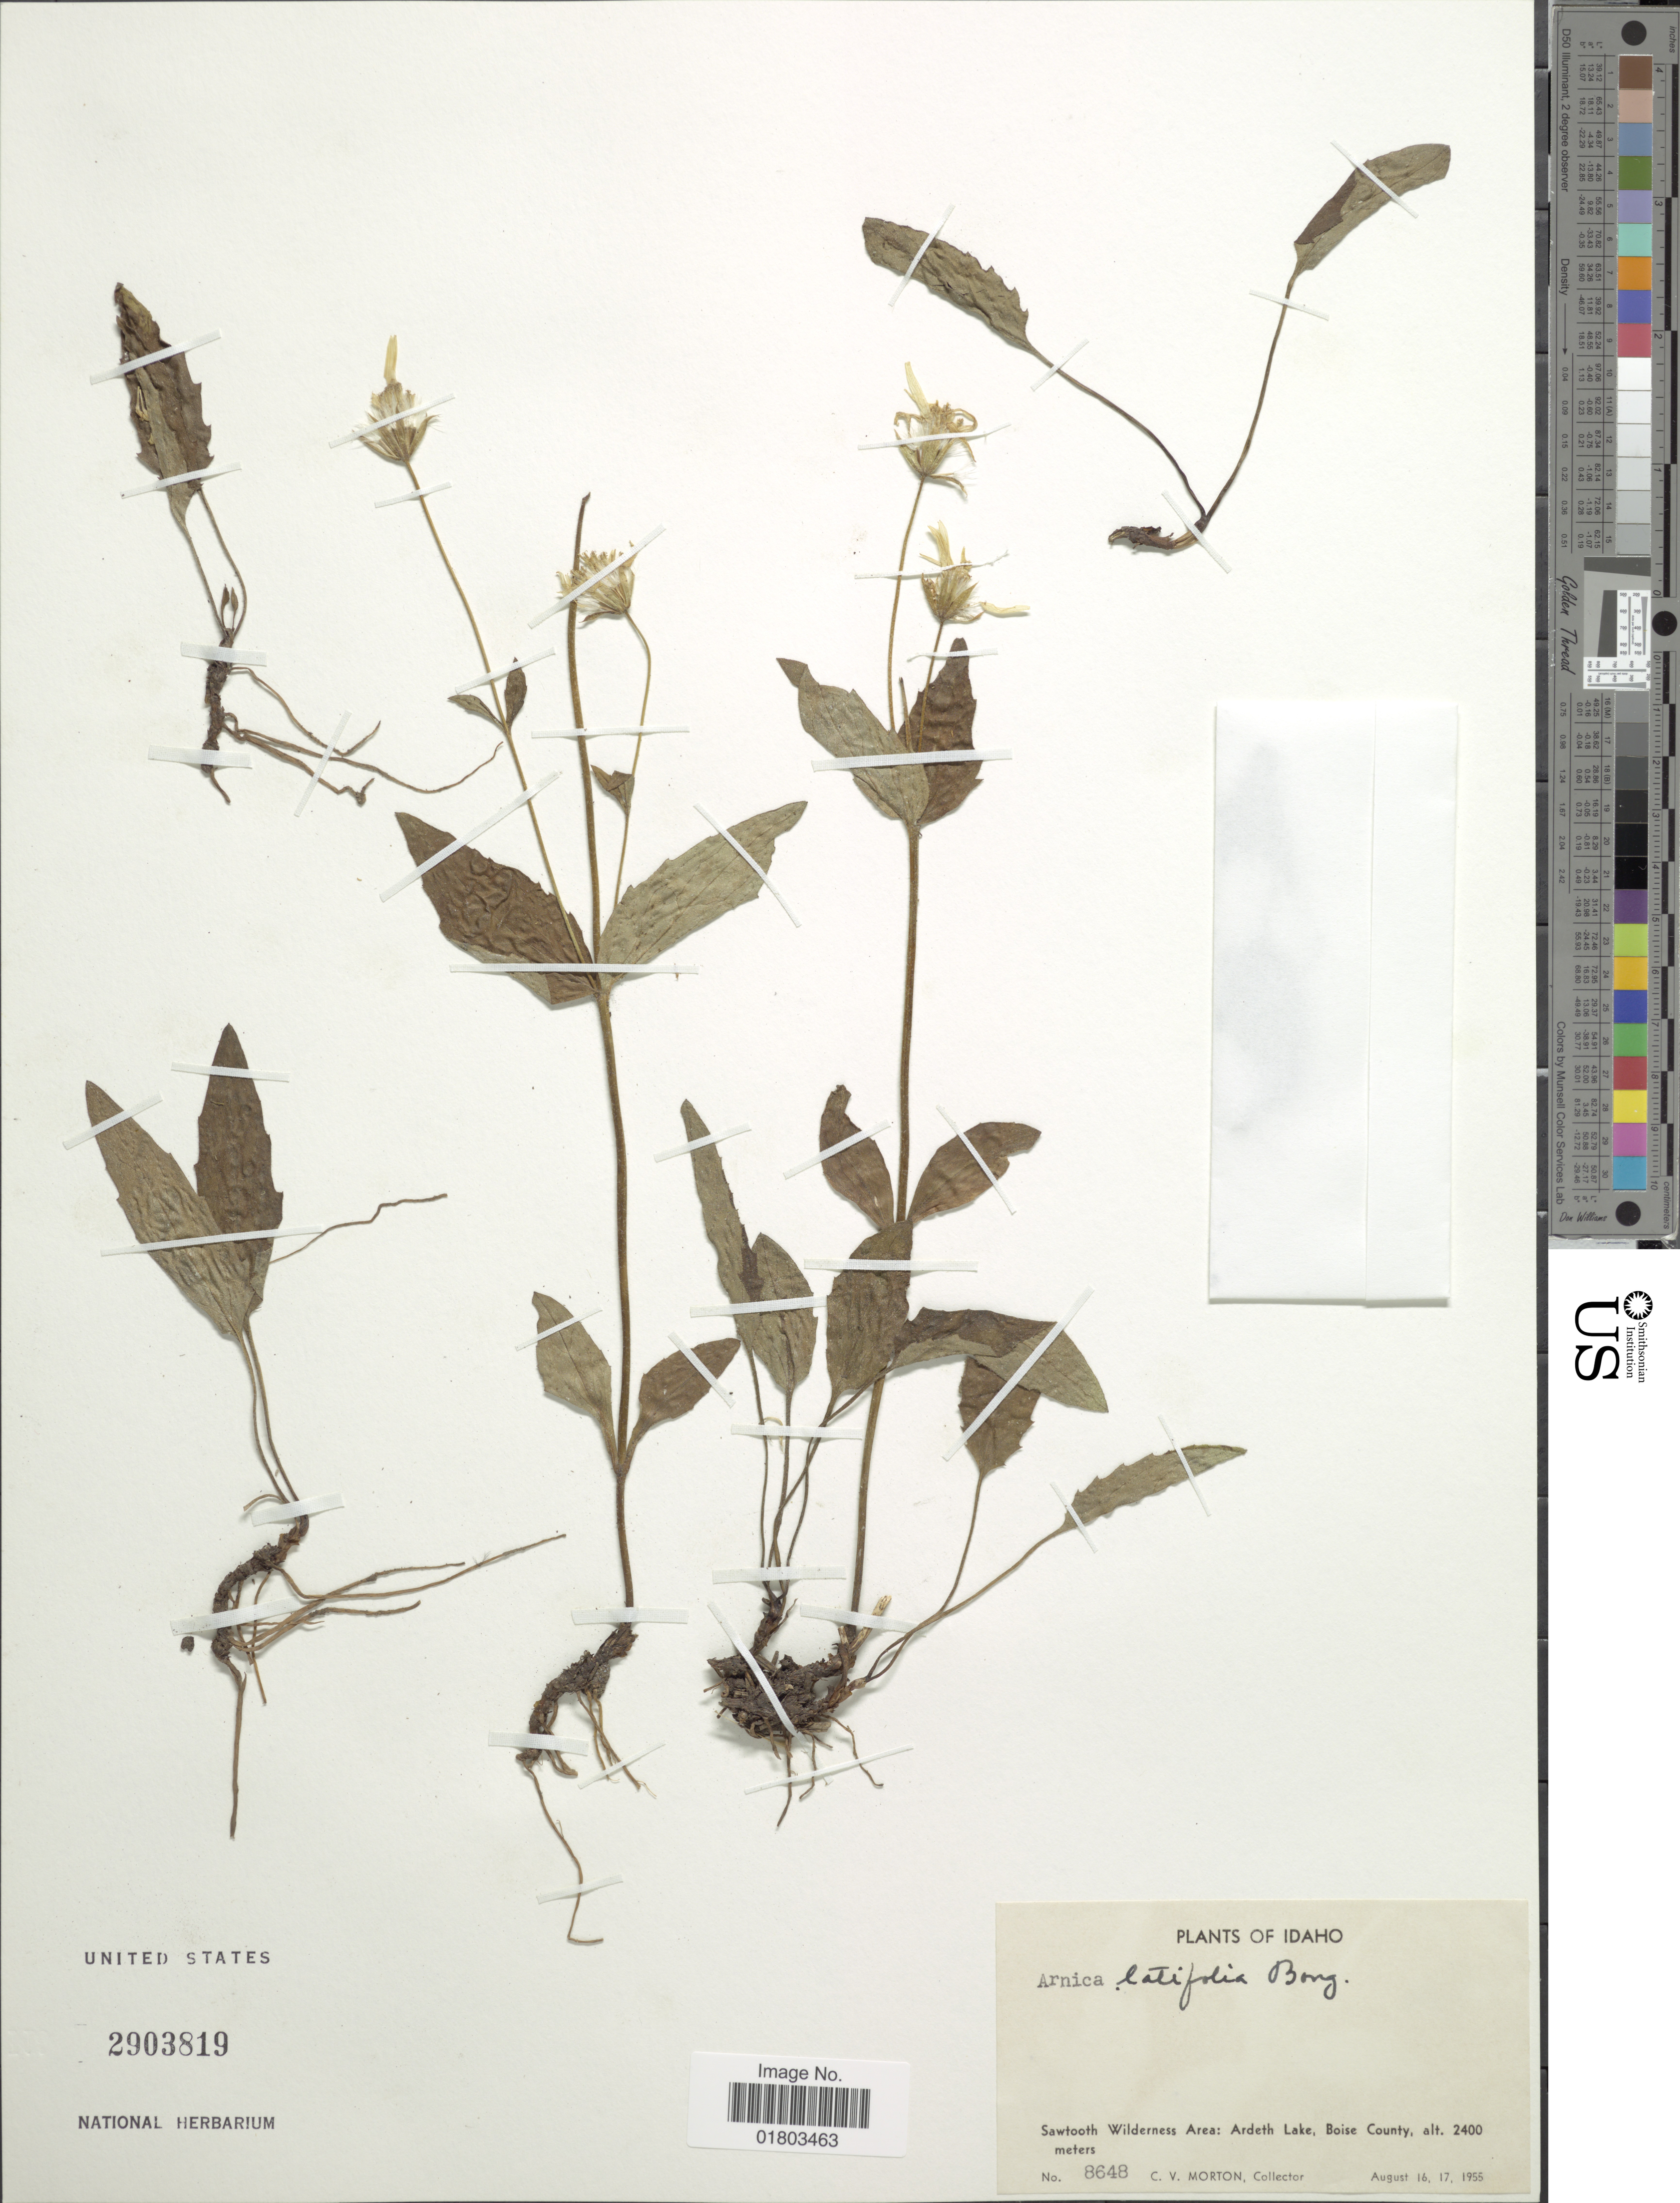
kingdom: Plantae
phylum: Tracheophyta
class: Magnoliopsida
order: Asterales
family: Asteraceae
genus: Arnica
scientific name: Arnica latifolia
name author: Bong.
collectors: C. V. Morton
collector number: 8648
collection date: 1955-08-16/1955-08-17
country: United States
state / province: Idaho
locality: Sawtooth Wilderness Area: Ardeth Lake, Boise County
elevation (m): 2400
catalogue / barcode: US 2903819